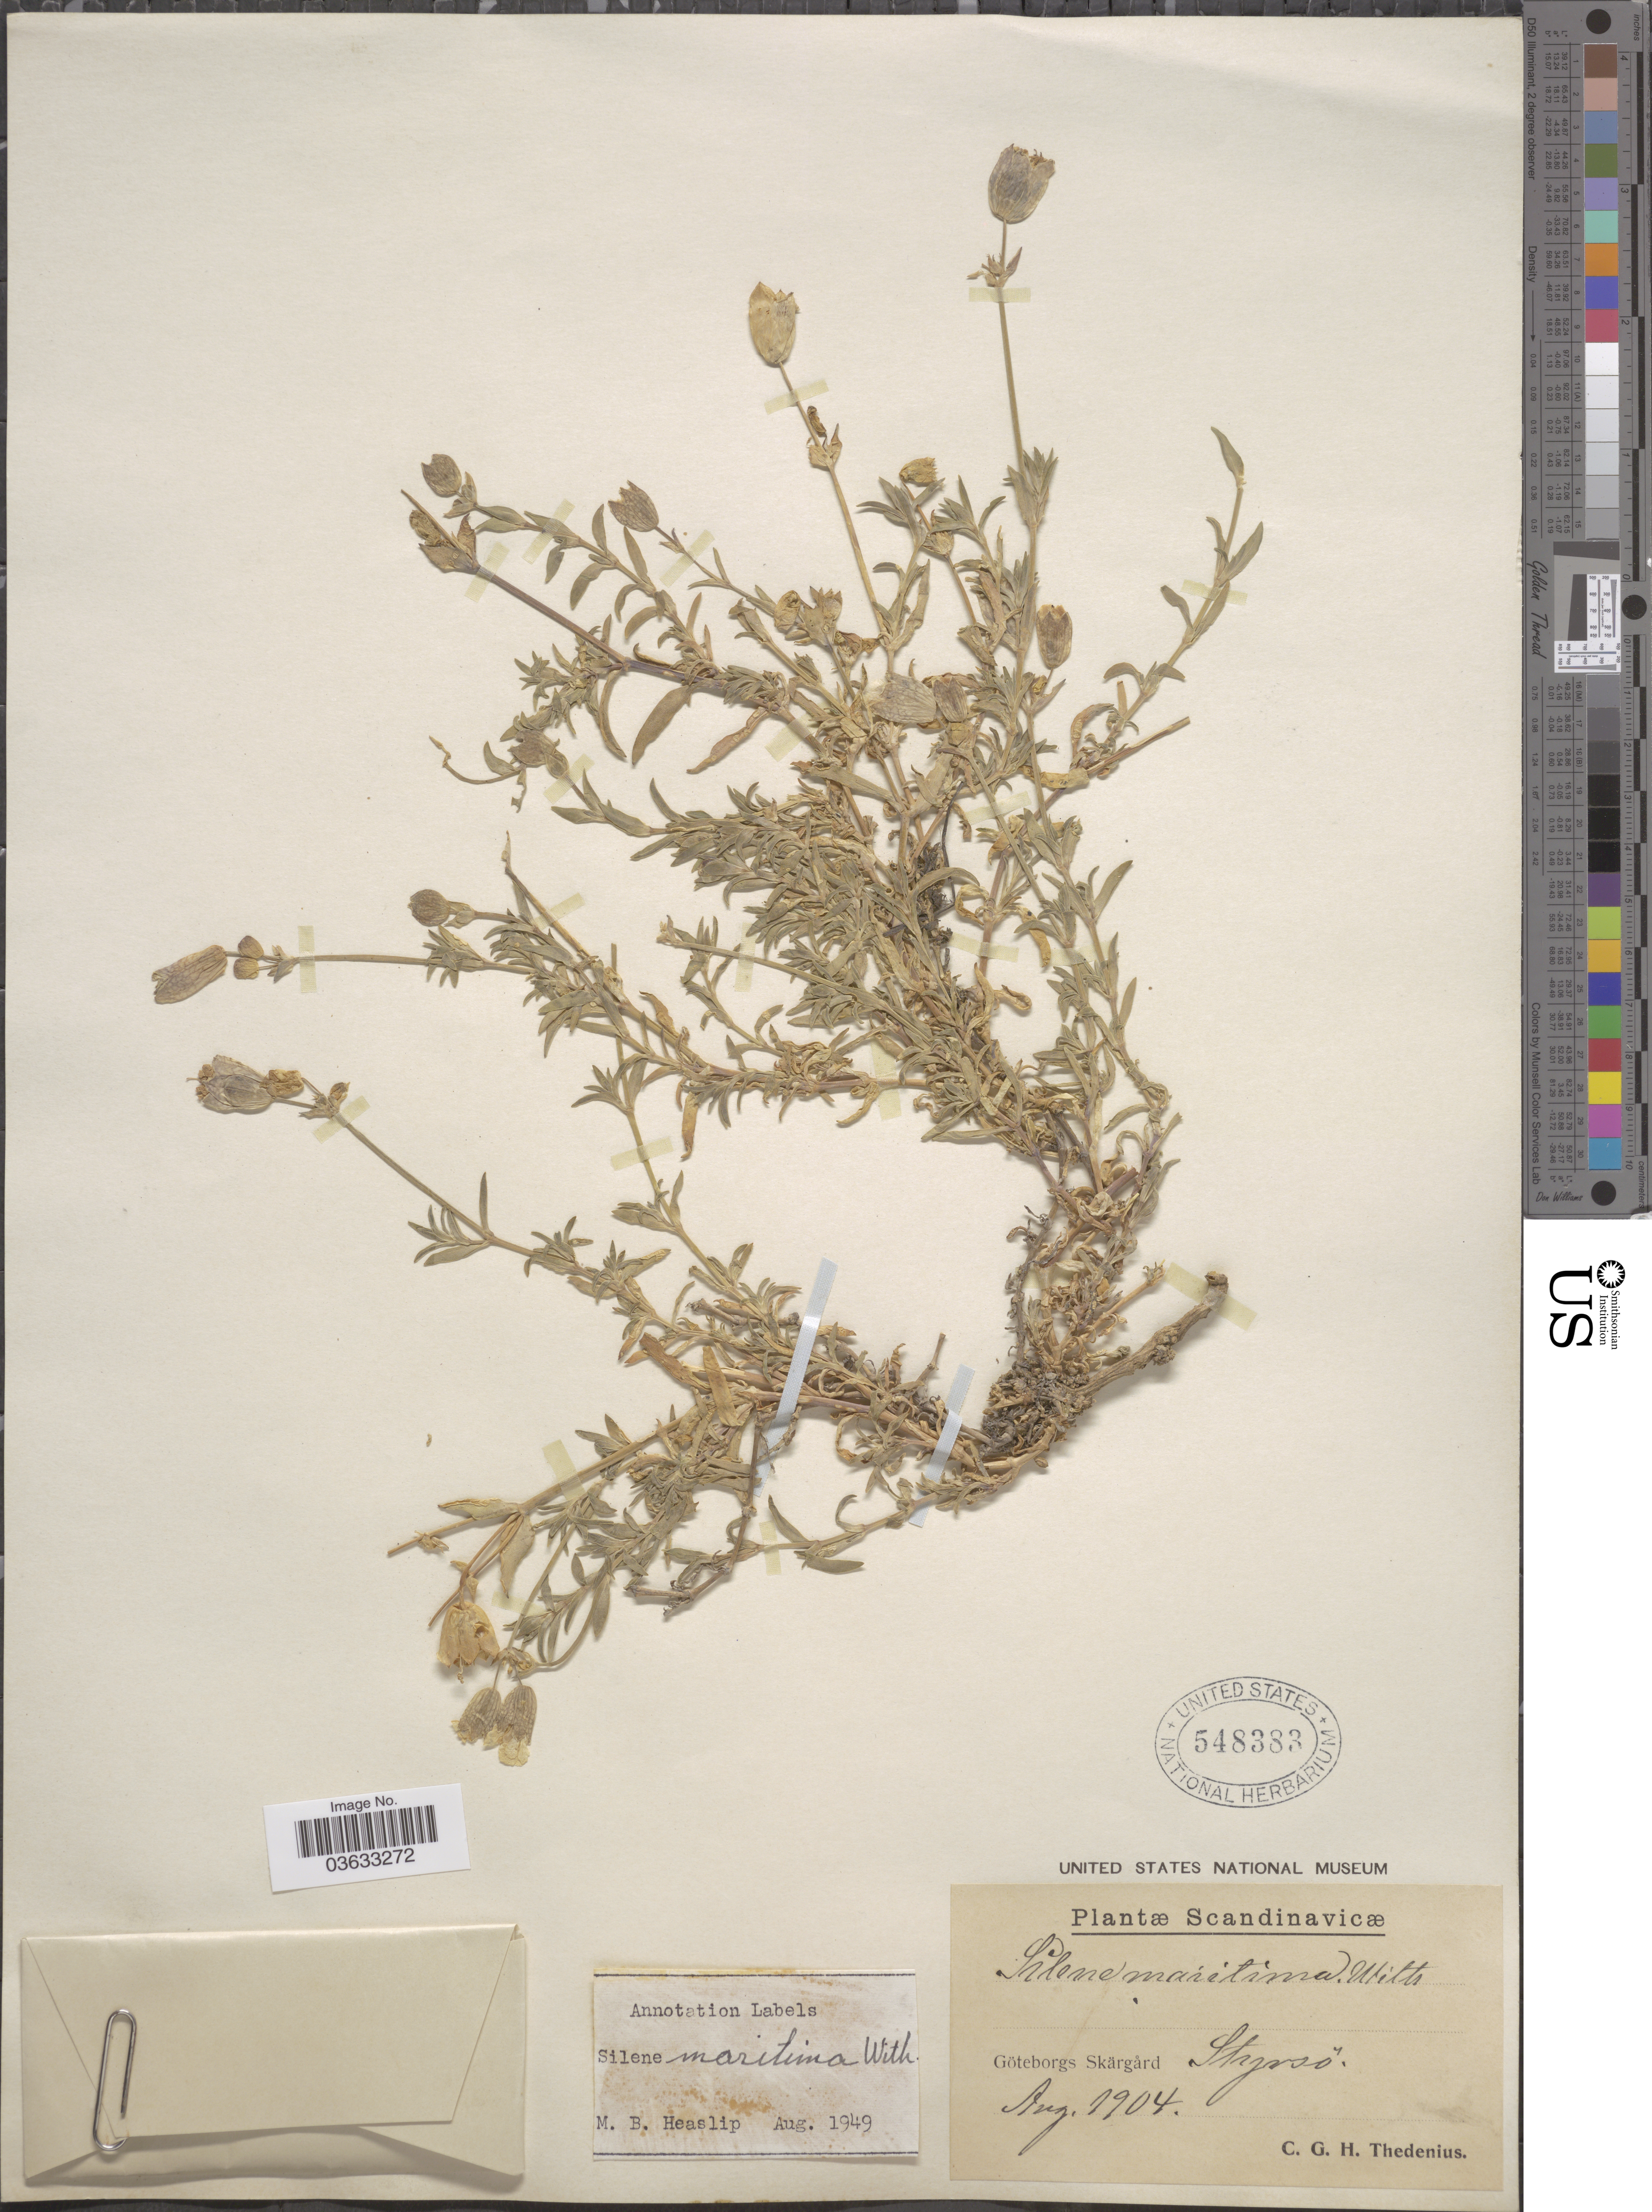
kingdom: Plantae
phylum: Tracheophyta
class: Magnoliopsida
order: Caryophyllales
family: Caryophyllaceae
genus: Silene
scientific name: Silene maritima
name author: With.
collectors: C. Thedenius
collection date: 1904-08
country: Sweden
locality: Scandinavicæ. Göteborgs Skärgård Styrsö.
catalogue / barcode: US 548383